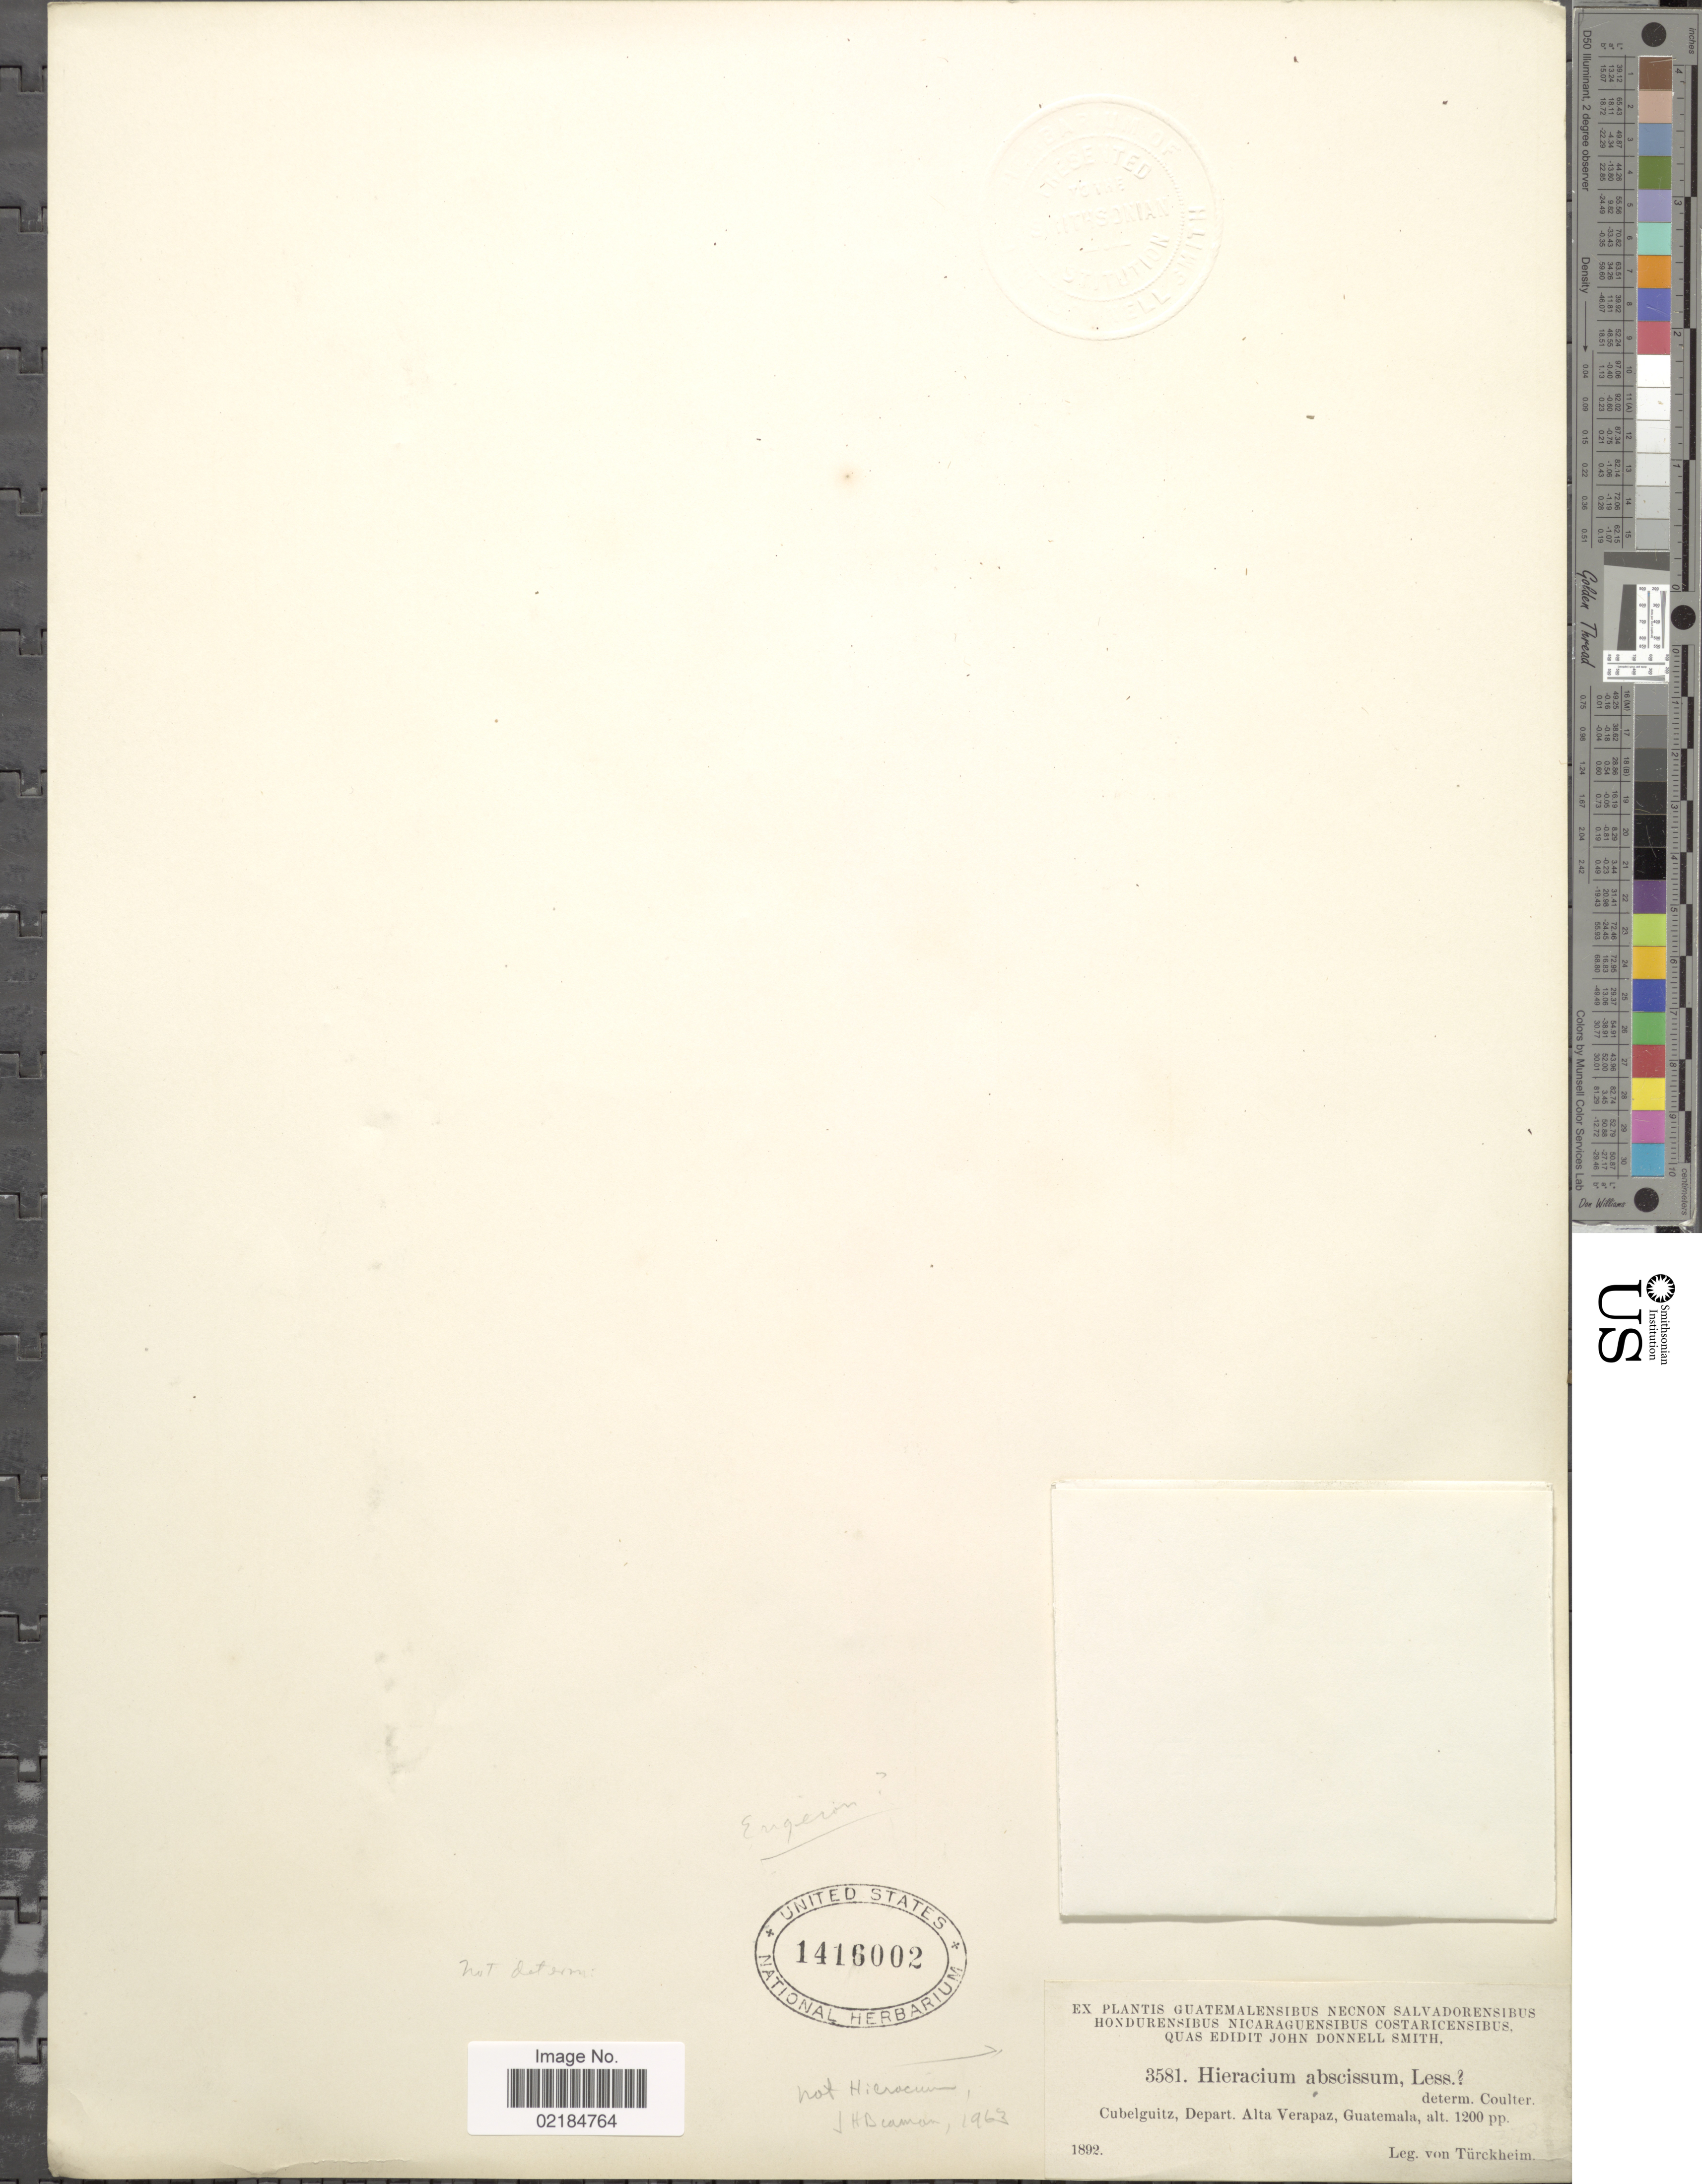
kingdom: Plantae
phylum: Tracheophyta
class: Magnoliopsida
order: Asterales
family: Asteraceae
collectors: H. von Türckheim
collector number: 3581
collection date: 1892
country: Guatemala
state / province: Alta Verapaz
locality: Cubelgutz, Depart. Alta Verapaz, Guatemala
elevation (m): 366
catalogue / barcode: US 1416002